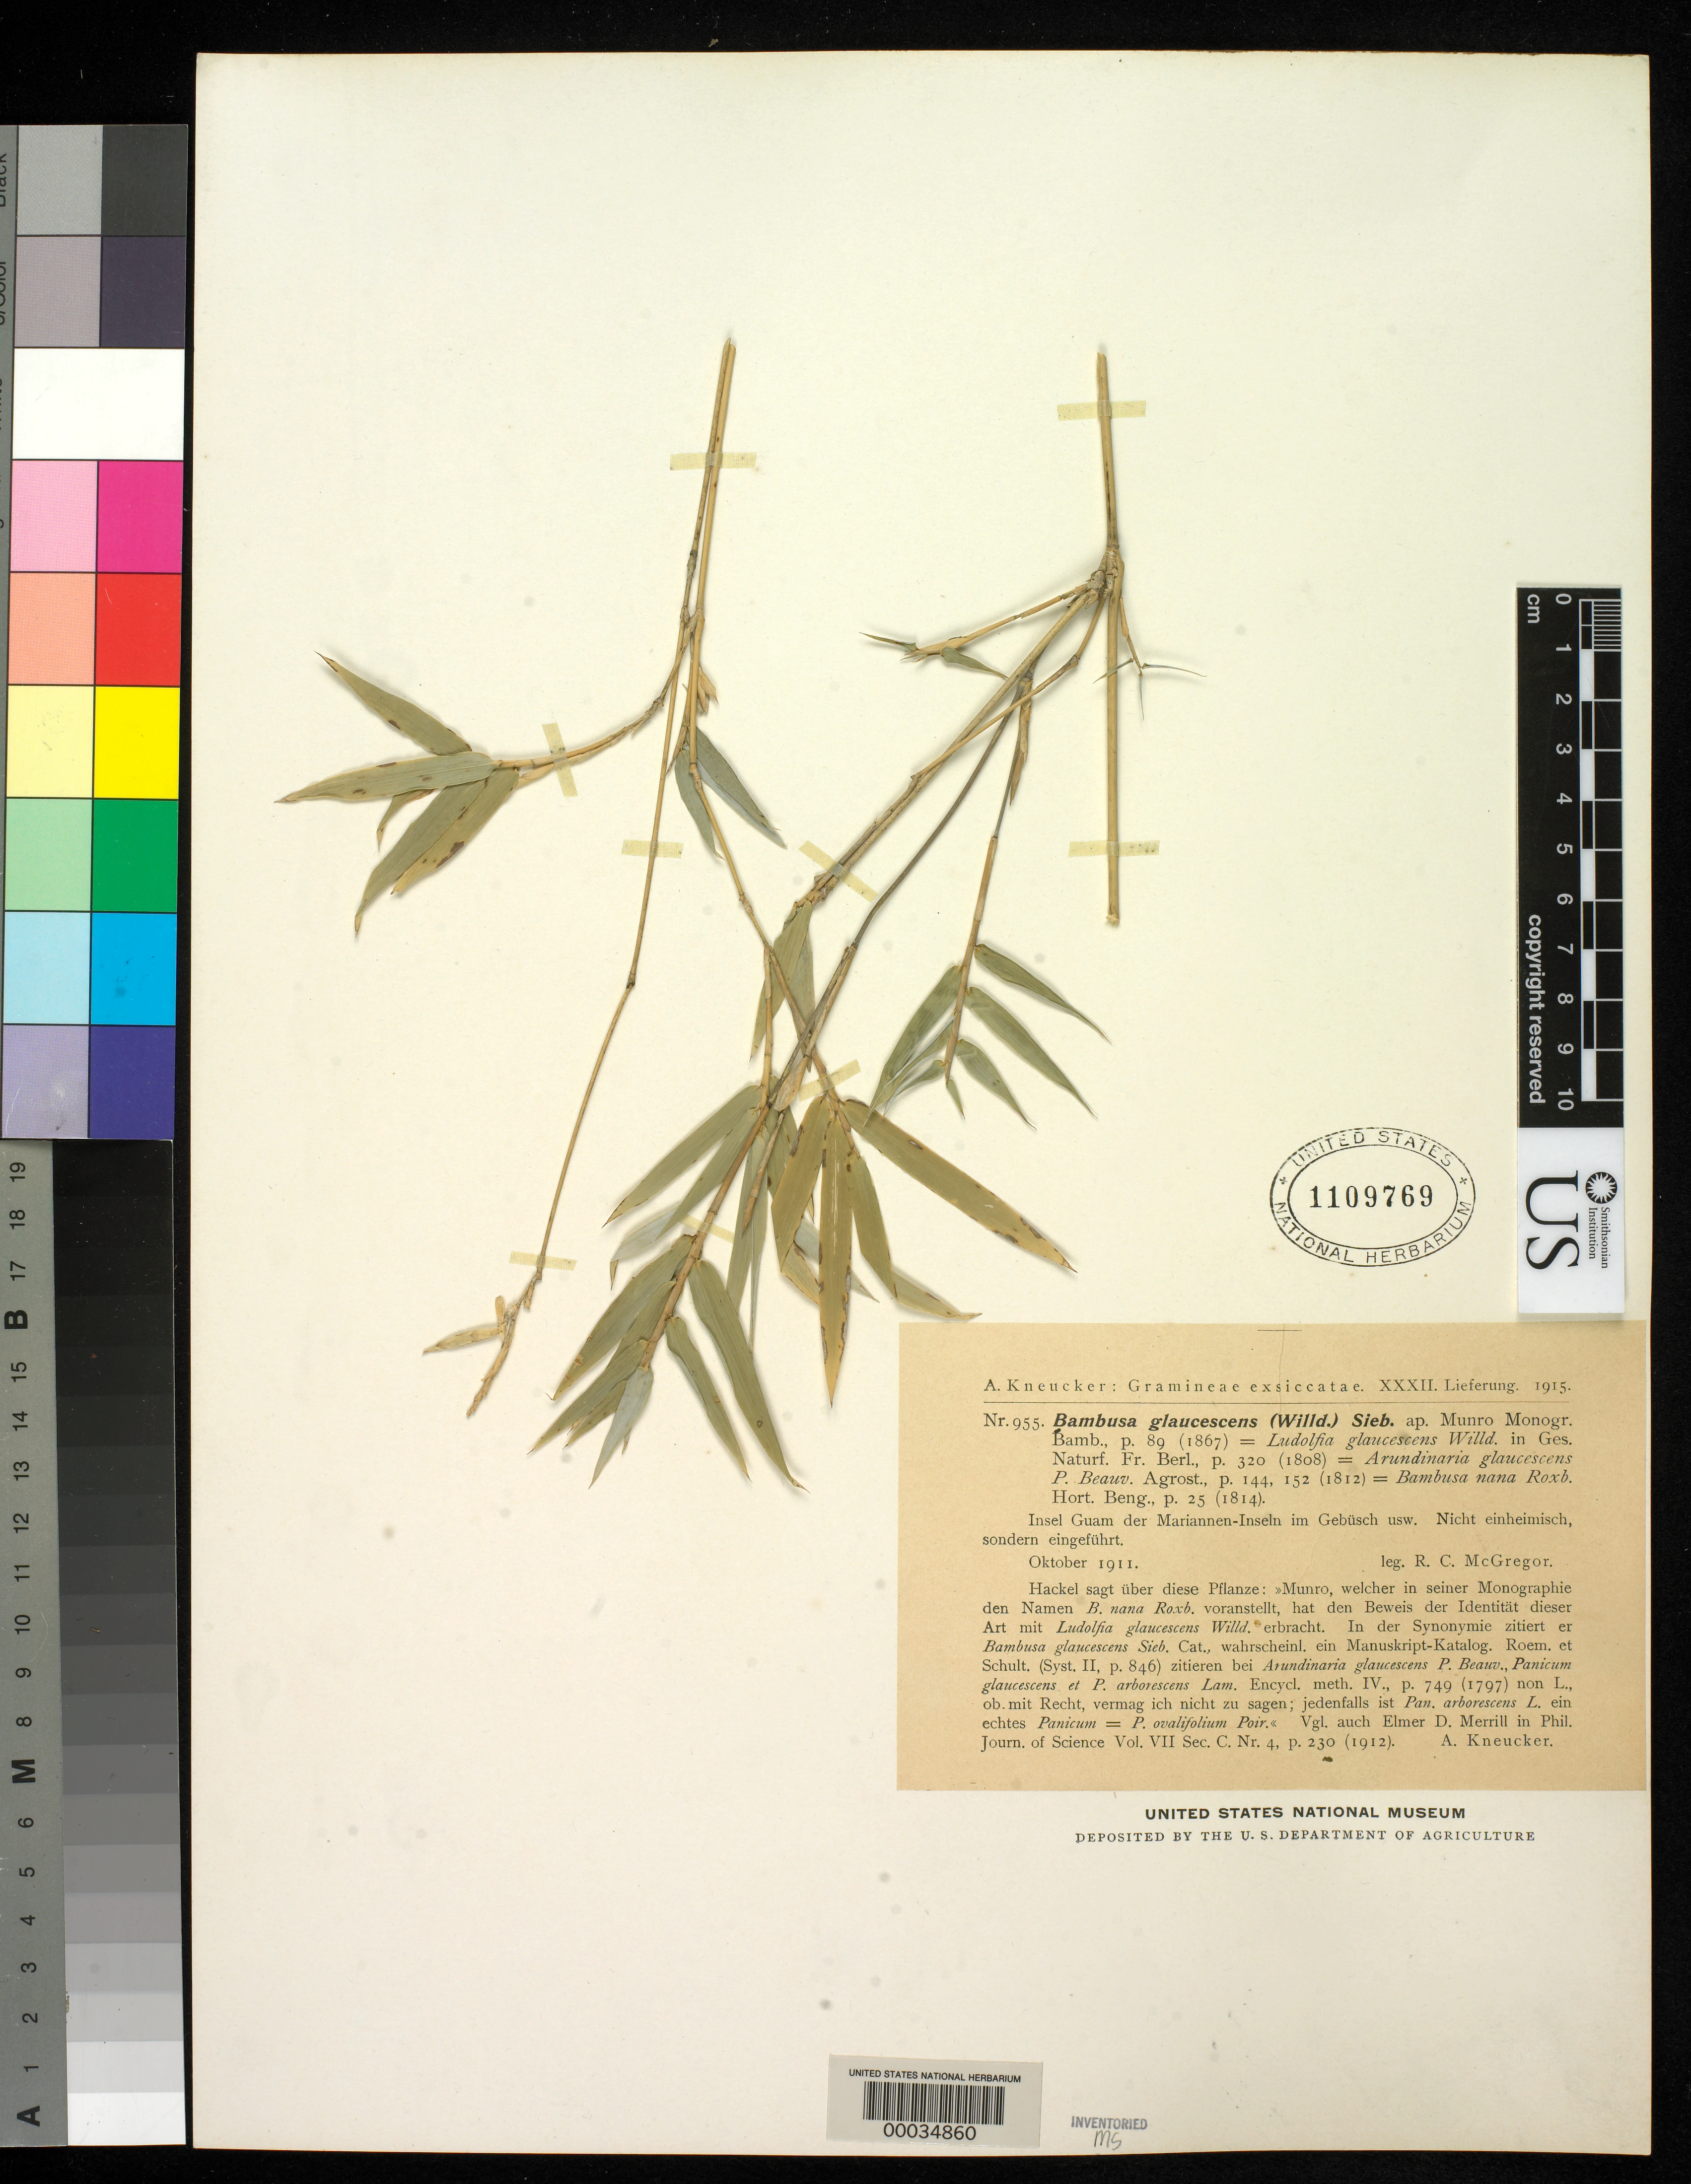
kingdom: Plantae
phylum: Tracheophyta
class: Liliopsida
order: Poales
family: Poaceae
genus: Bambusa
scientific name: Bambusa multiplex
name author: (Lour.) Raeusch. ex Schult. & Schult. f.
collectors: R. C. McGregor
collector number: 955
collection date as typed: Oct 1911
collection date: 1911-10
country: Guam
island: Guam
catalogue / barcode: US 1109769